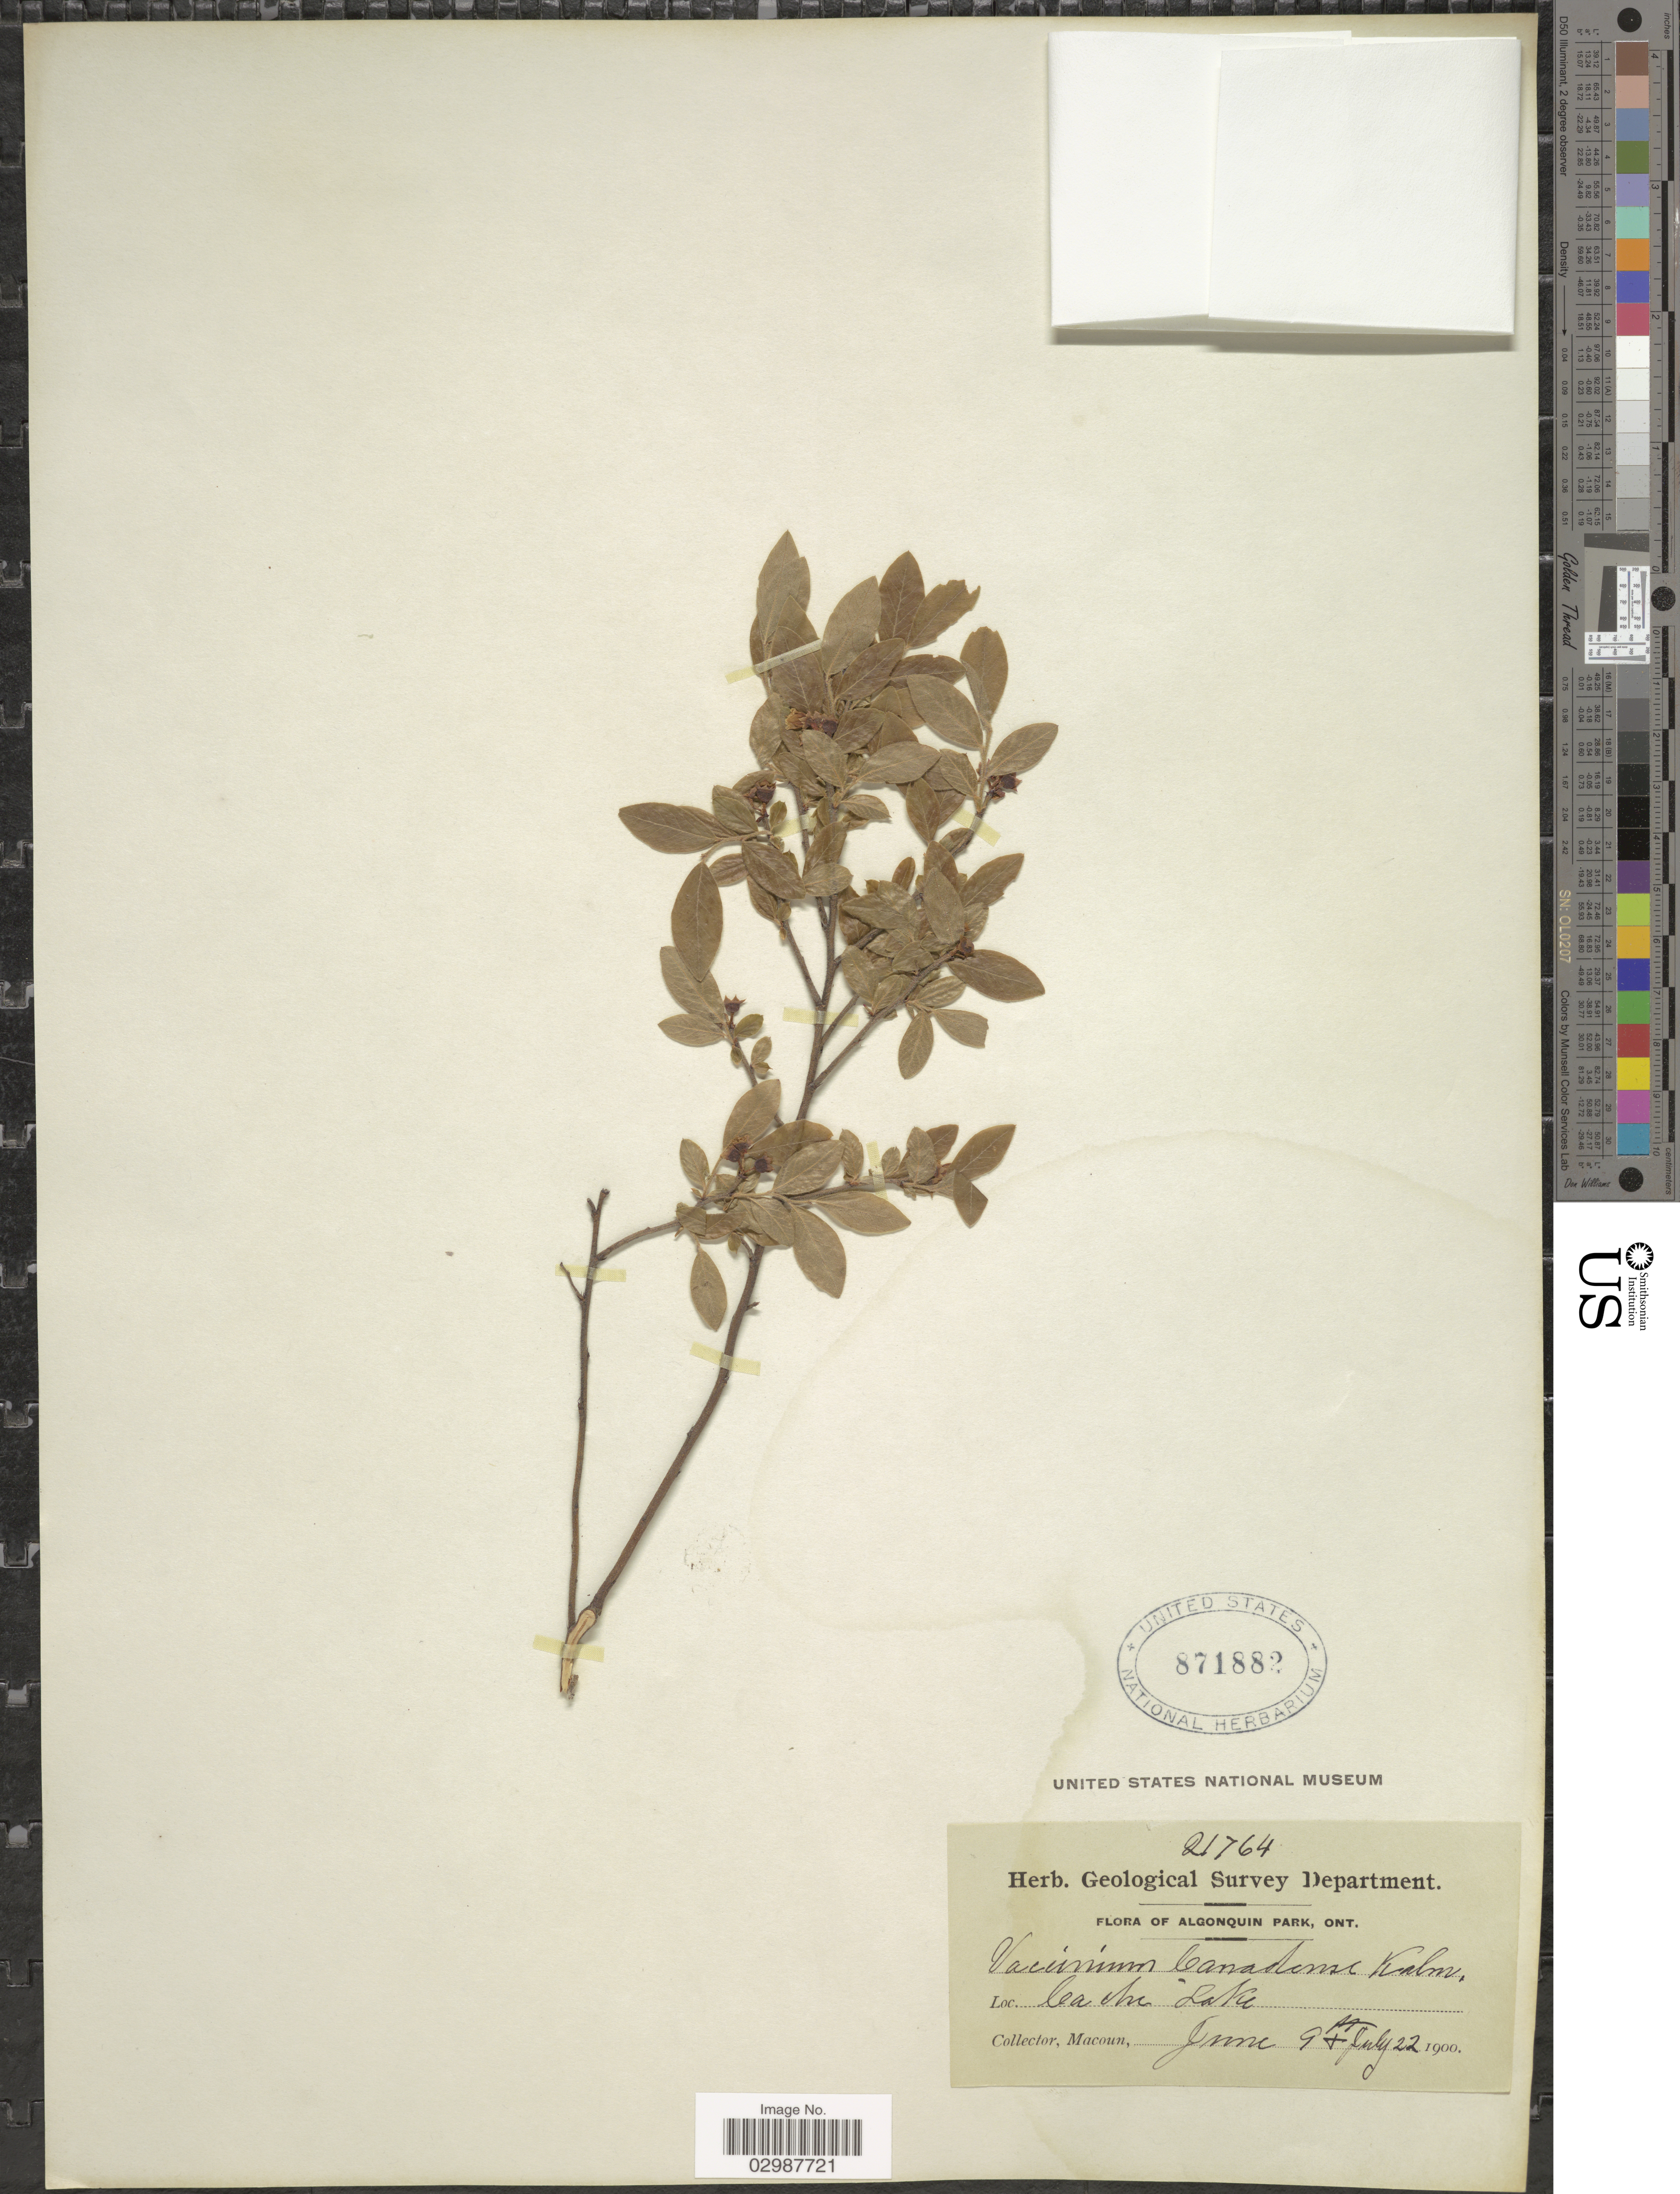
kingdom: Plantae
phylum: Tracheophyta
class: Magnoliopsida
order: Ericales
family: Ericaceae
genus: Vaccinium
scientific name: Vaccinium canadense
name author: Kalm ex Richardson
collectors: -- Macoun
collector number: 21764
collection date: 1900-06-09/1900-07-22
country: Canada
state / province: Ontario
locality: Algonquin Park. Cache Lake.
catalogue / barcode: US 871882